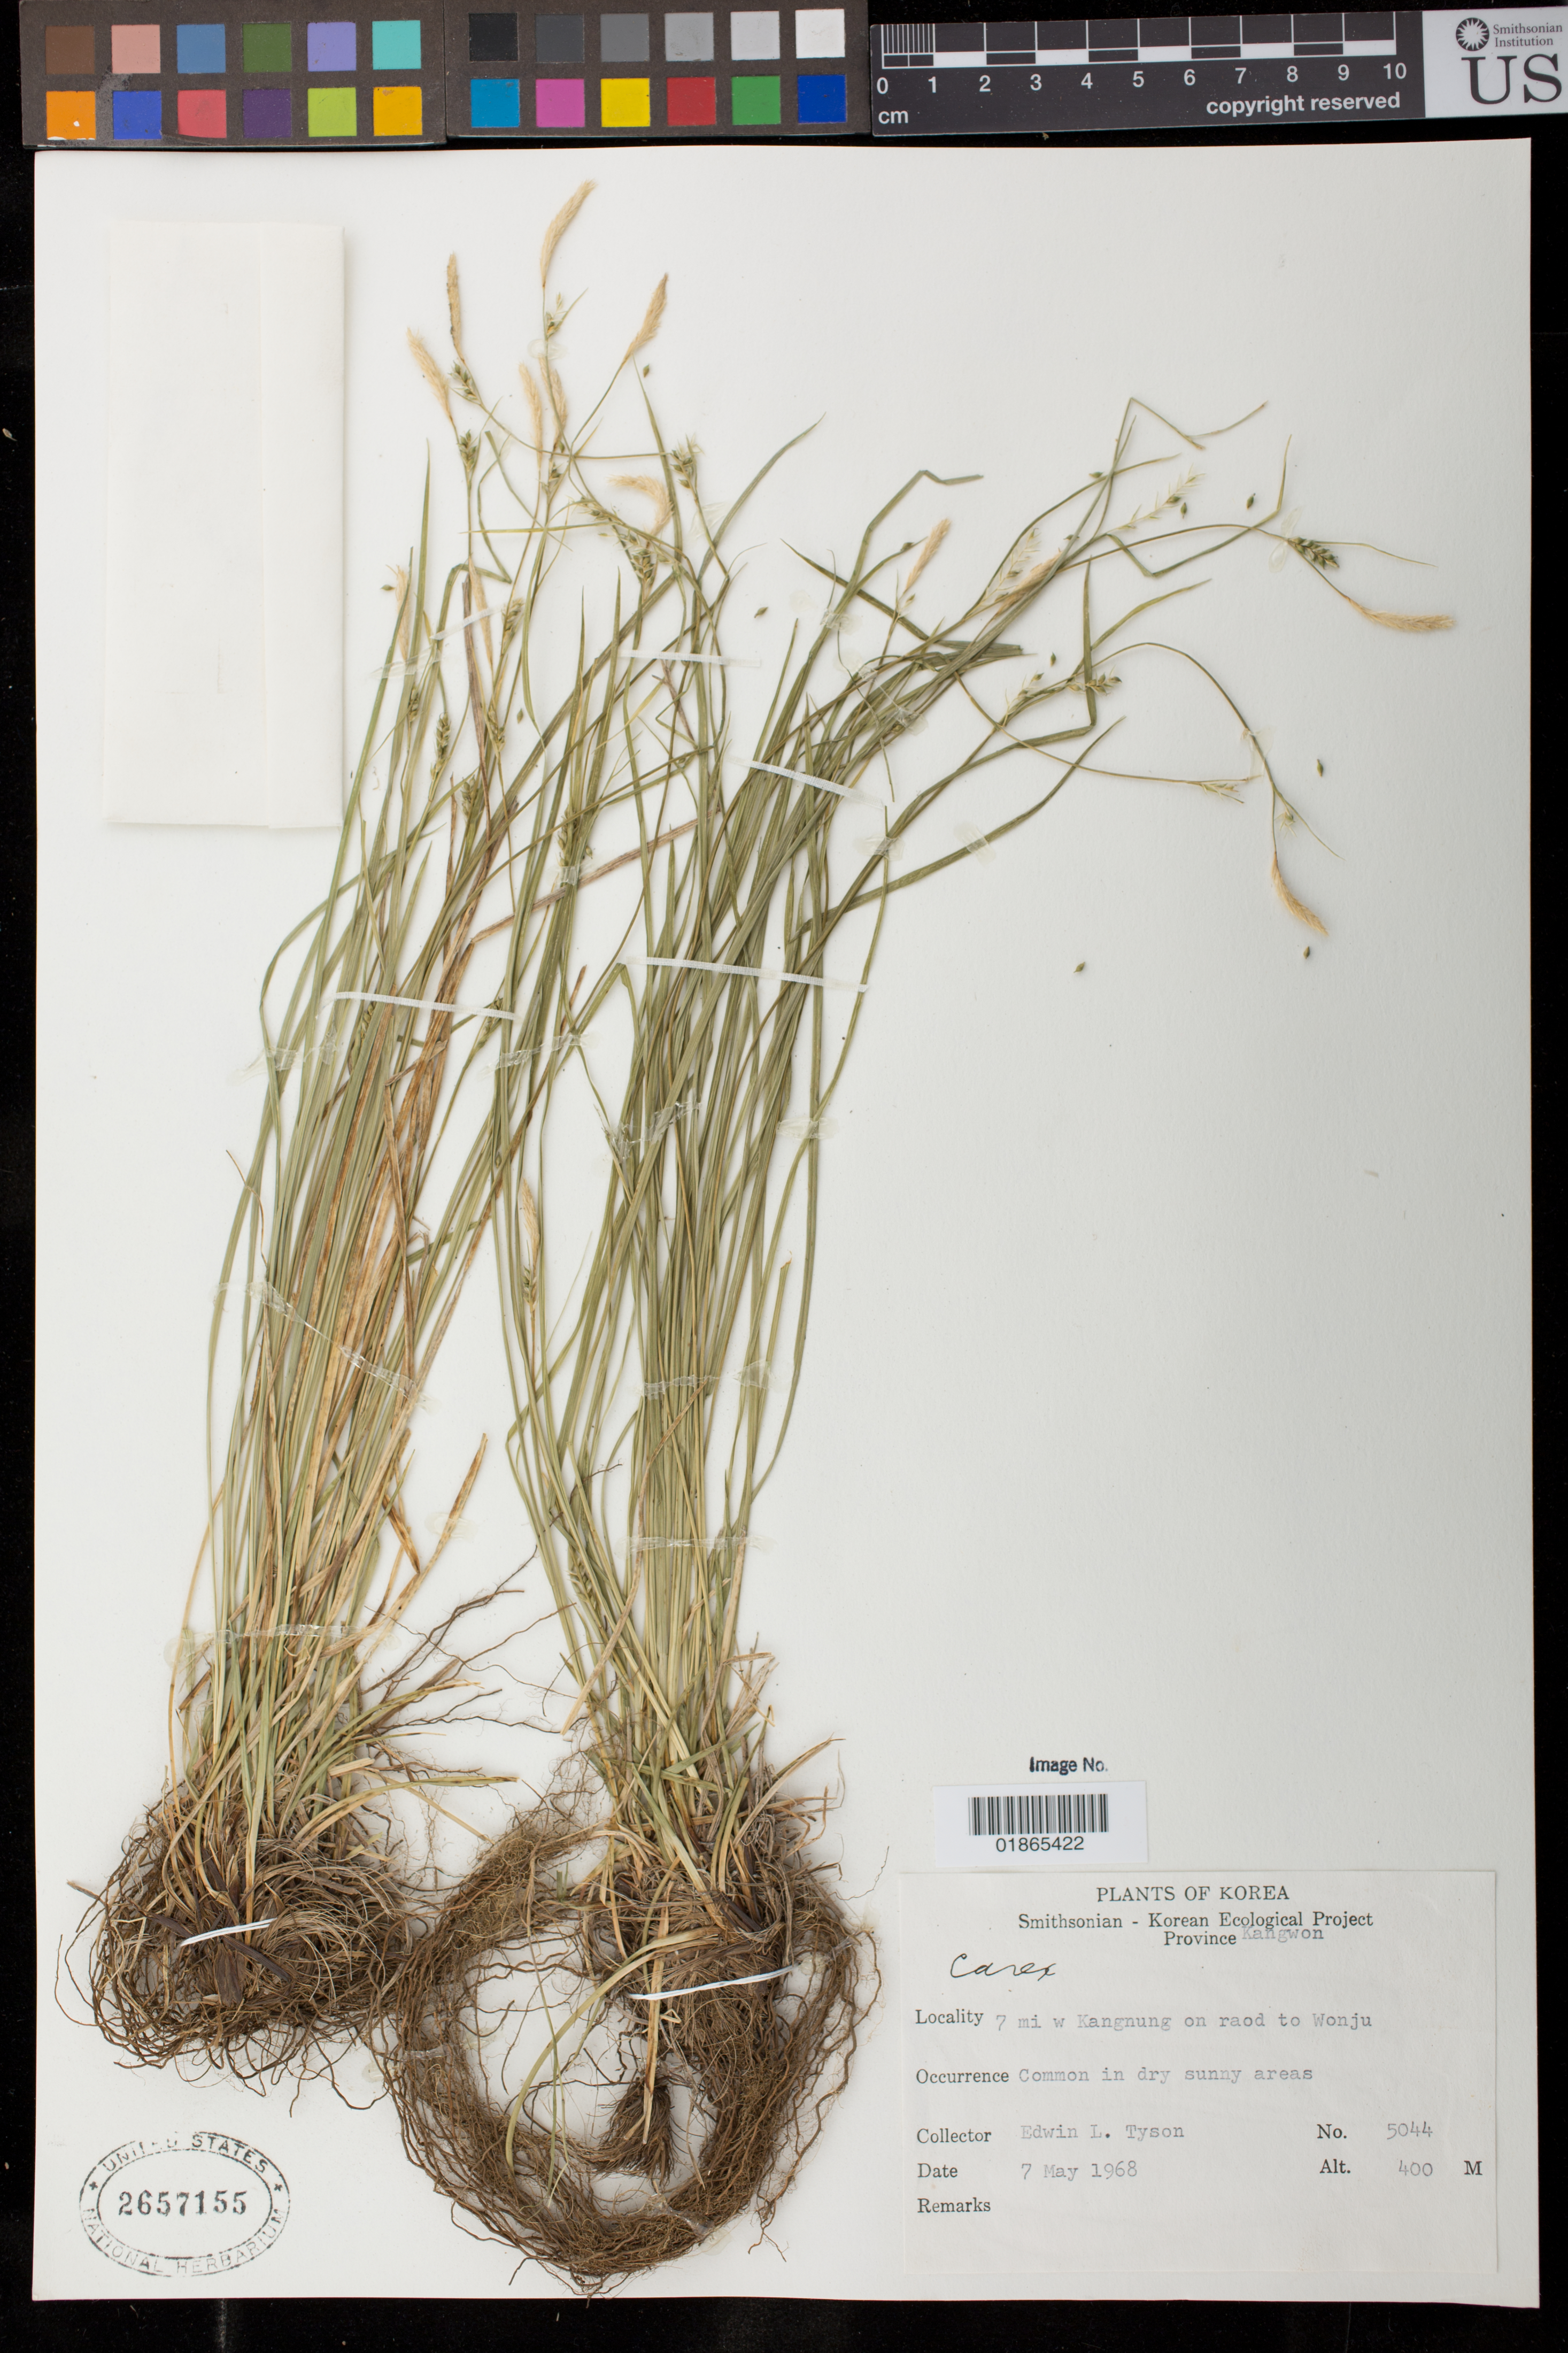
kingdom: Plantae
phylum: Tracheophyta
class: Liliopsida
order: Poales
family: Cyperaceae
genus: Carex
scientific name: Carex sp.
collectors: E. L. Tyson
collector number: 5044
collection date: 1968-05-07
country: North Korea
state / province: Kangwon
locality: Province Kangwon, 7 mi w Kangnung on road to Wonju.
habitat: Common in dry sunny area.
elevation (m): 400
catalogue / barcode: US 2657155